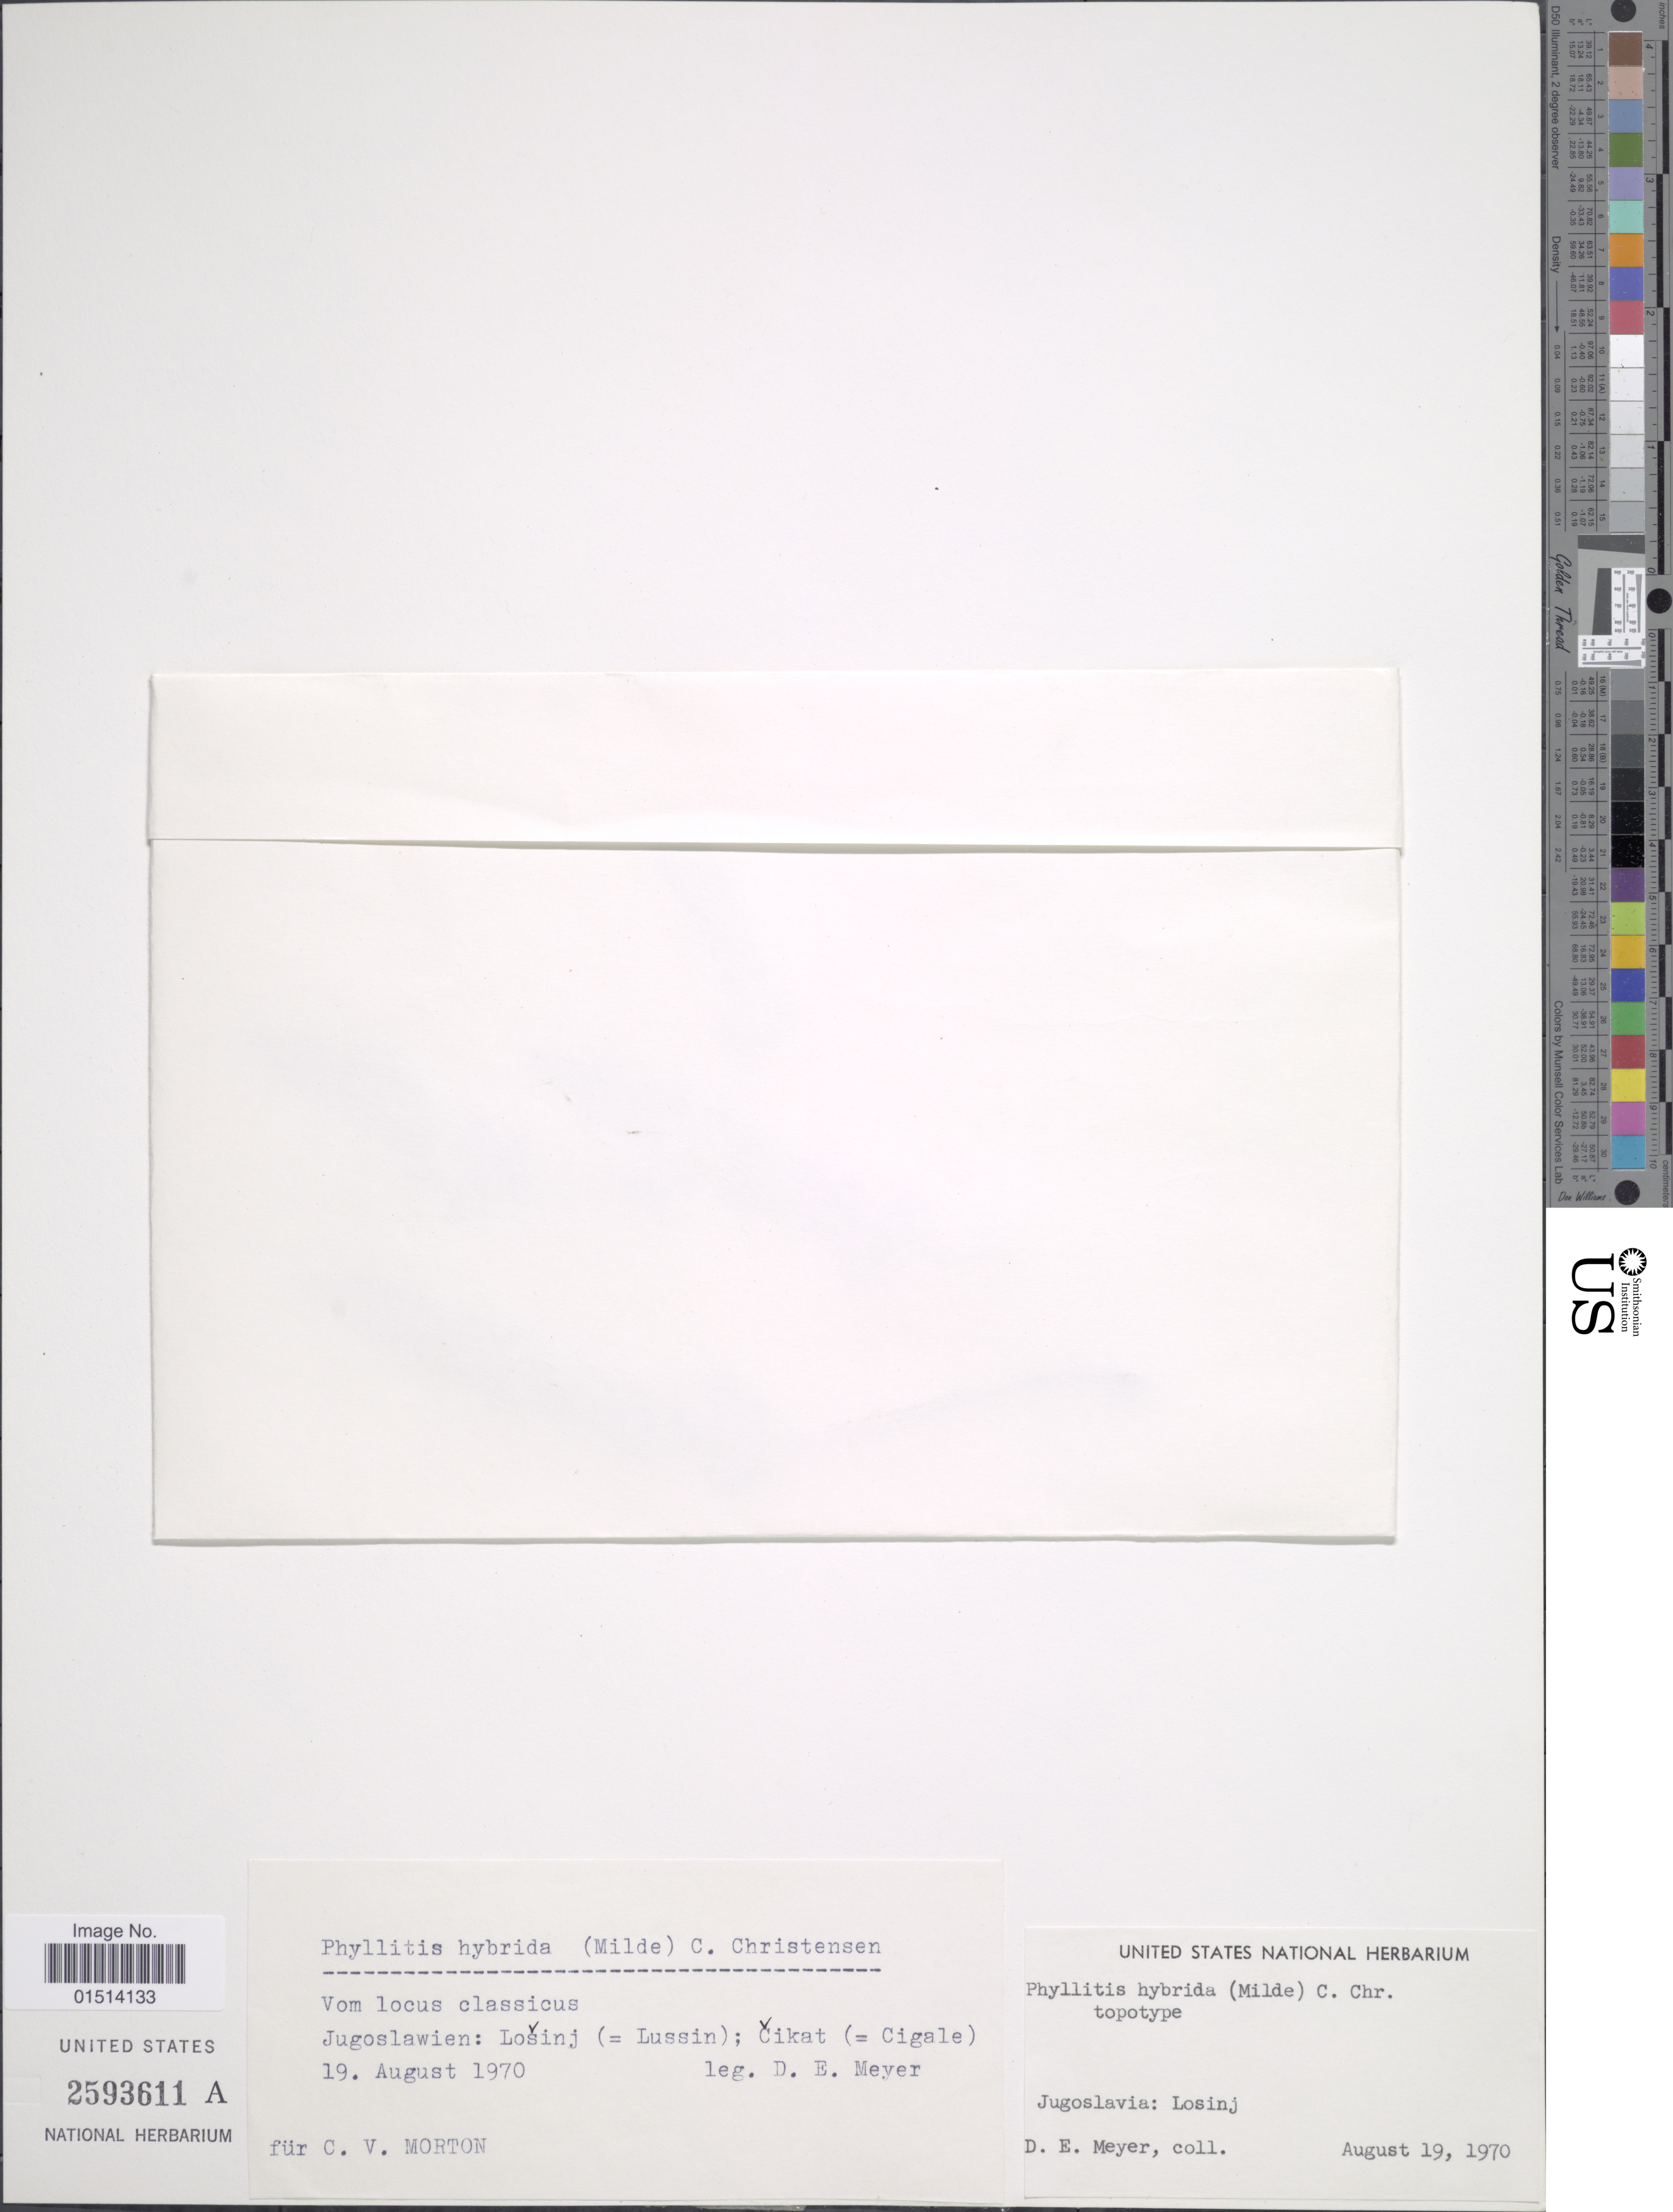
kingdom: Plantae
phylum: Tracheophyta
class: Polypodiopsida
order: Polypodiales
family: Aspleniaceae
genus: Asplenium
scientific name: Asplenium scolopendrium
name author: Sm.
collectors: D. E. Meyer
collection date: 1970-08-19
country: Croatia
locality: Jugoslawien: Losinj (= Lussin) ; Cikat (= Cigale)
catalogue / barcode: US 2593611A